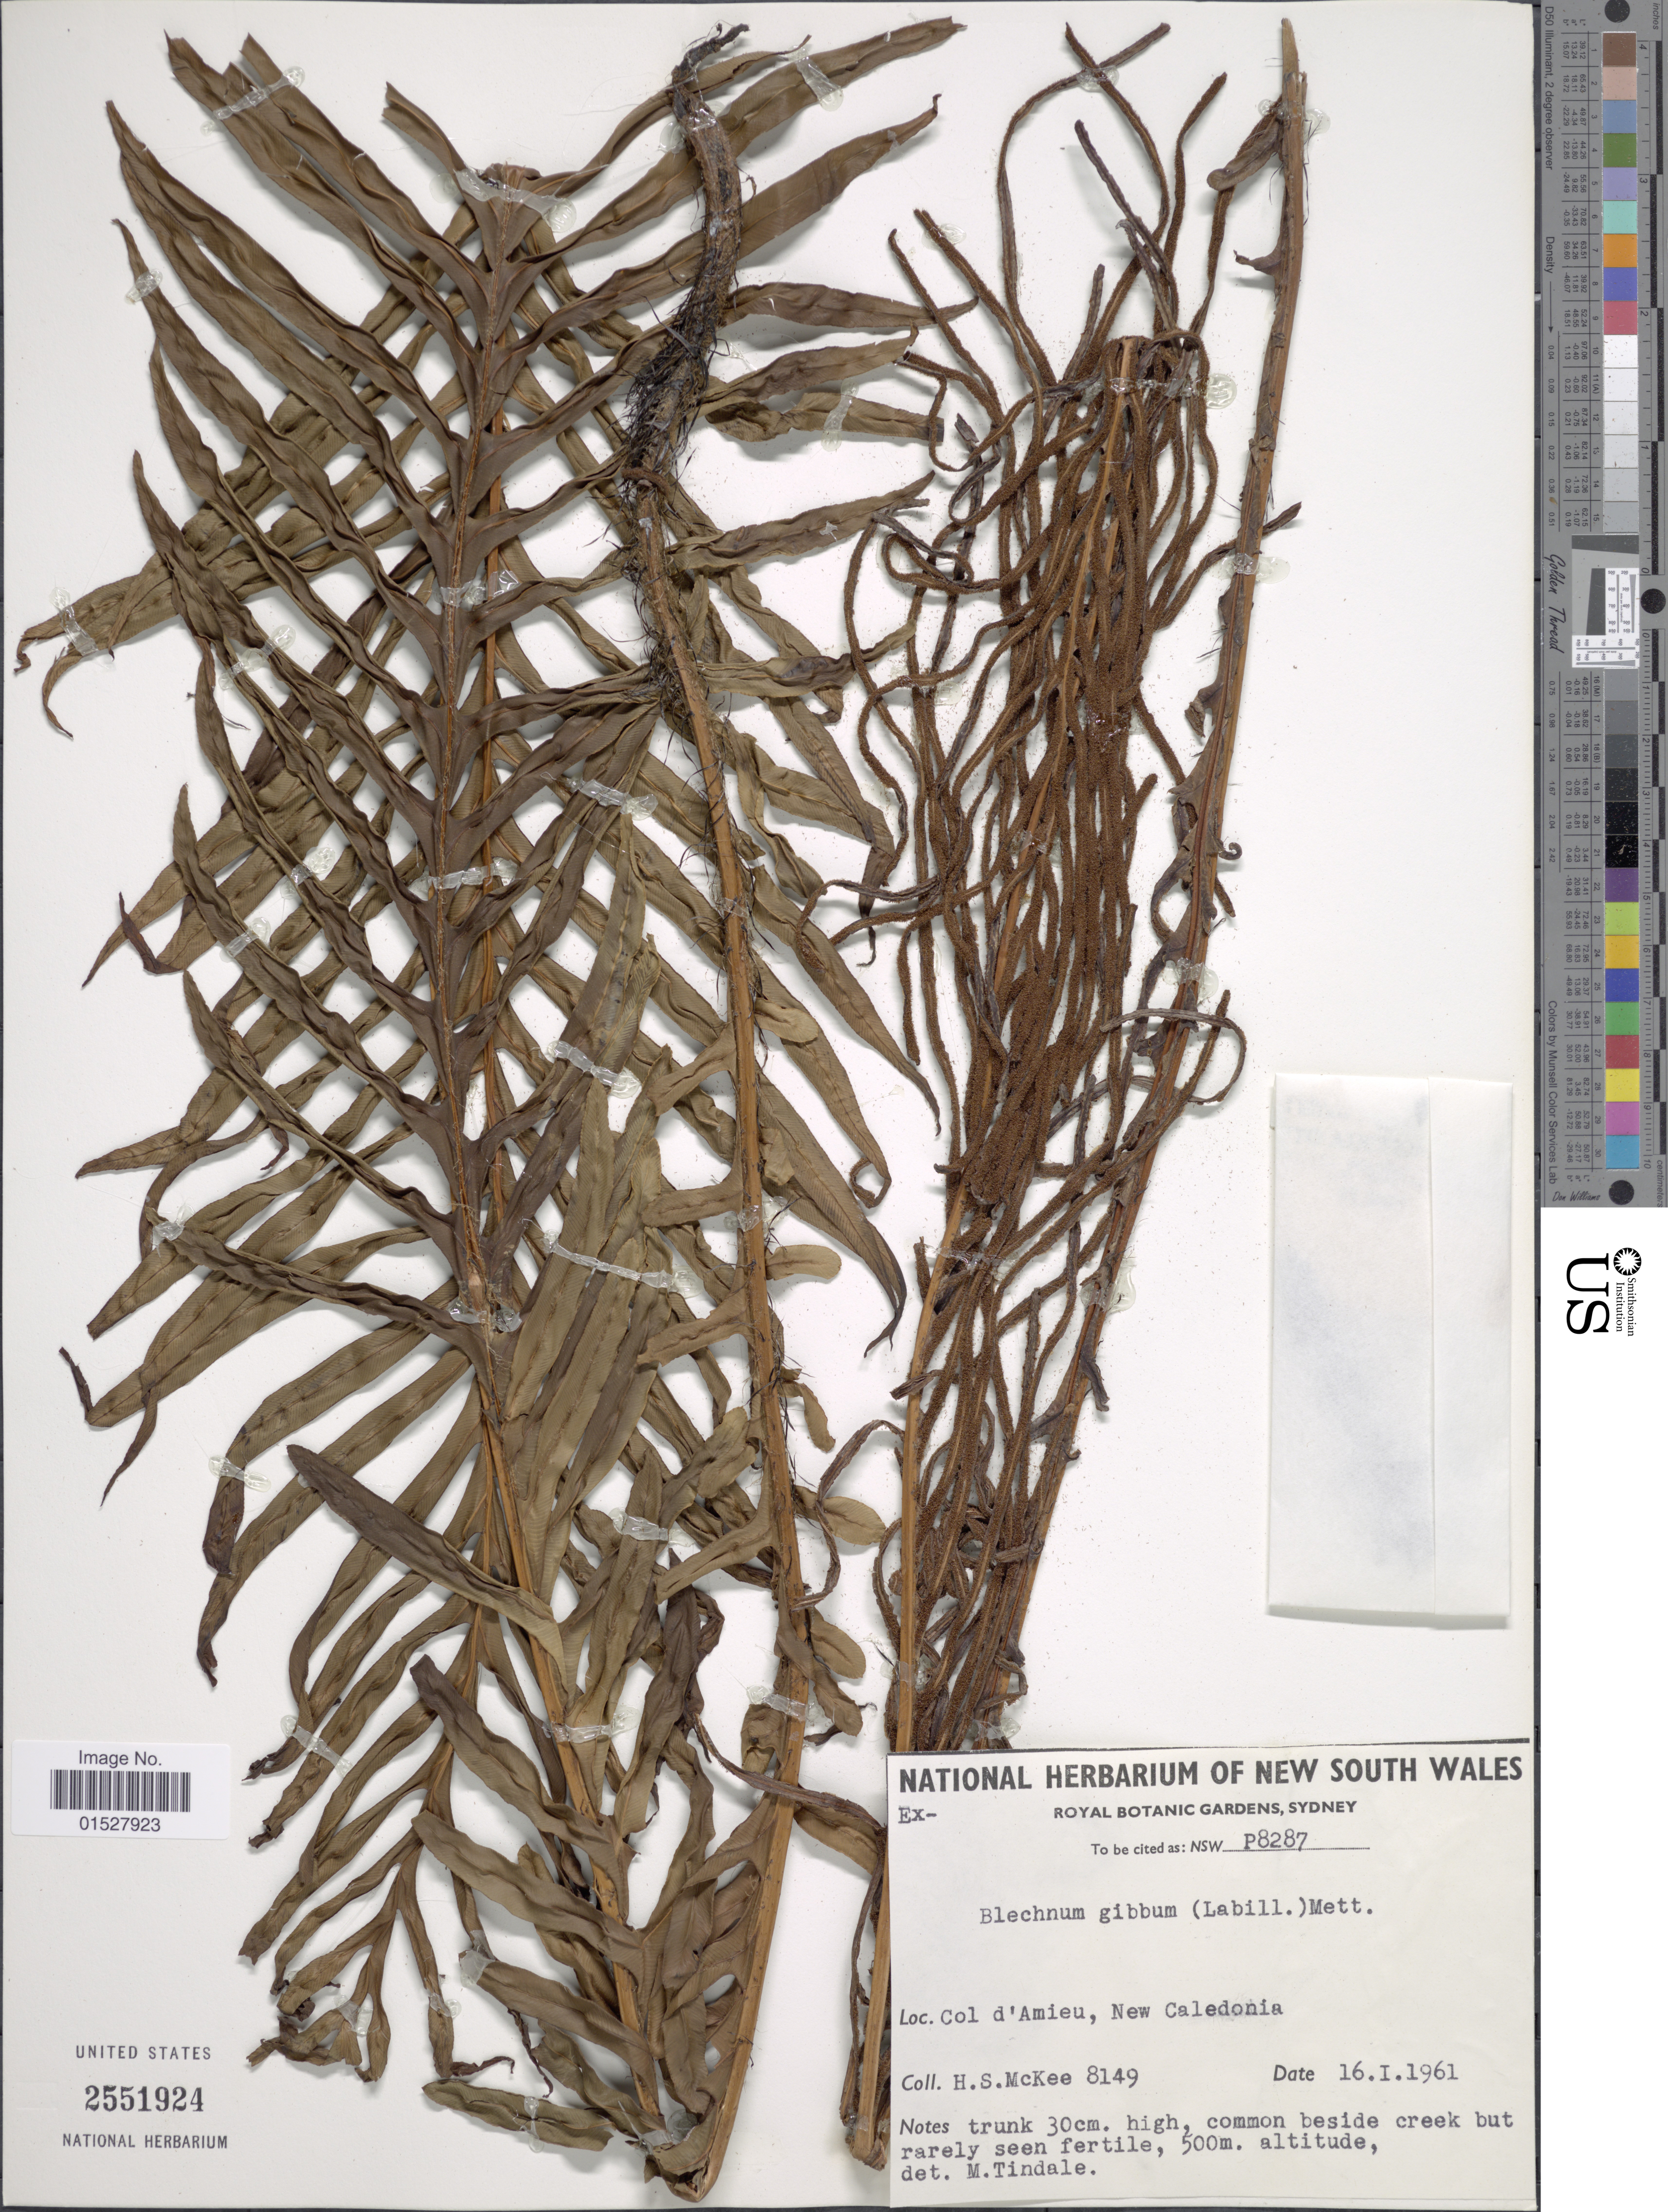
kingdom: Plantae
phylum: Tracheophyta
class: Polypodiopsida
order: Polypodiales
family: Blechnaceae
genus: Blechnum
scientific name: Blechnum gibbum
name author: (Labill.) Mett.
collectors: H. S. McKee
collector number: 8149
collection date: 1961-01-16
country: New Caledonia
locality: Col d'Amieu.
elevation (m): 500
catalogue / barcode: US 2551924